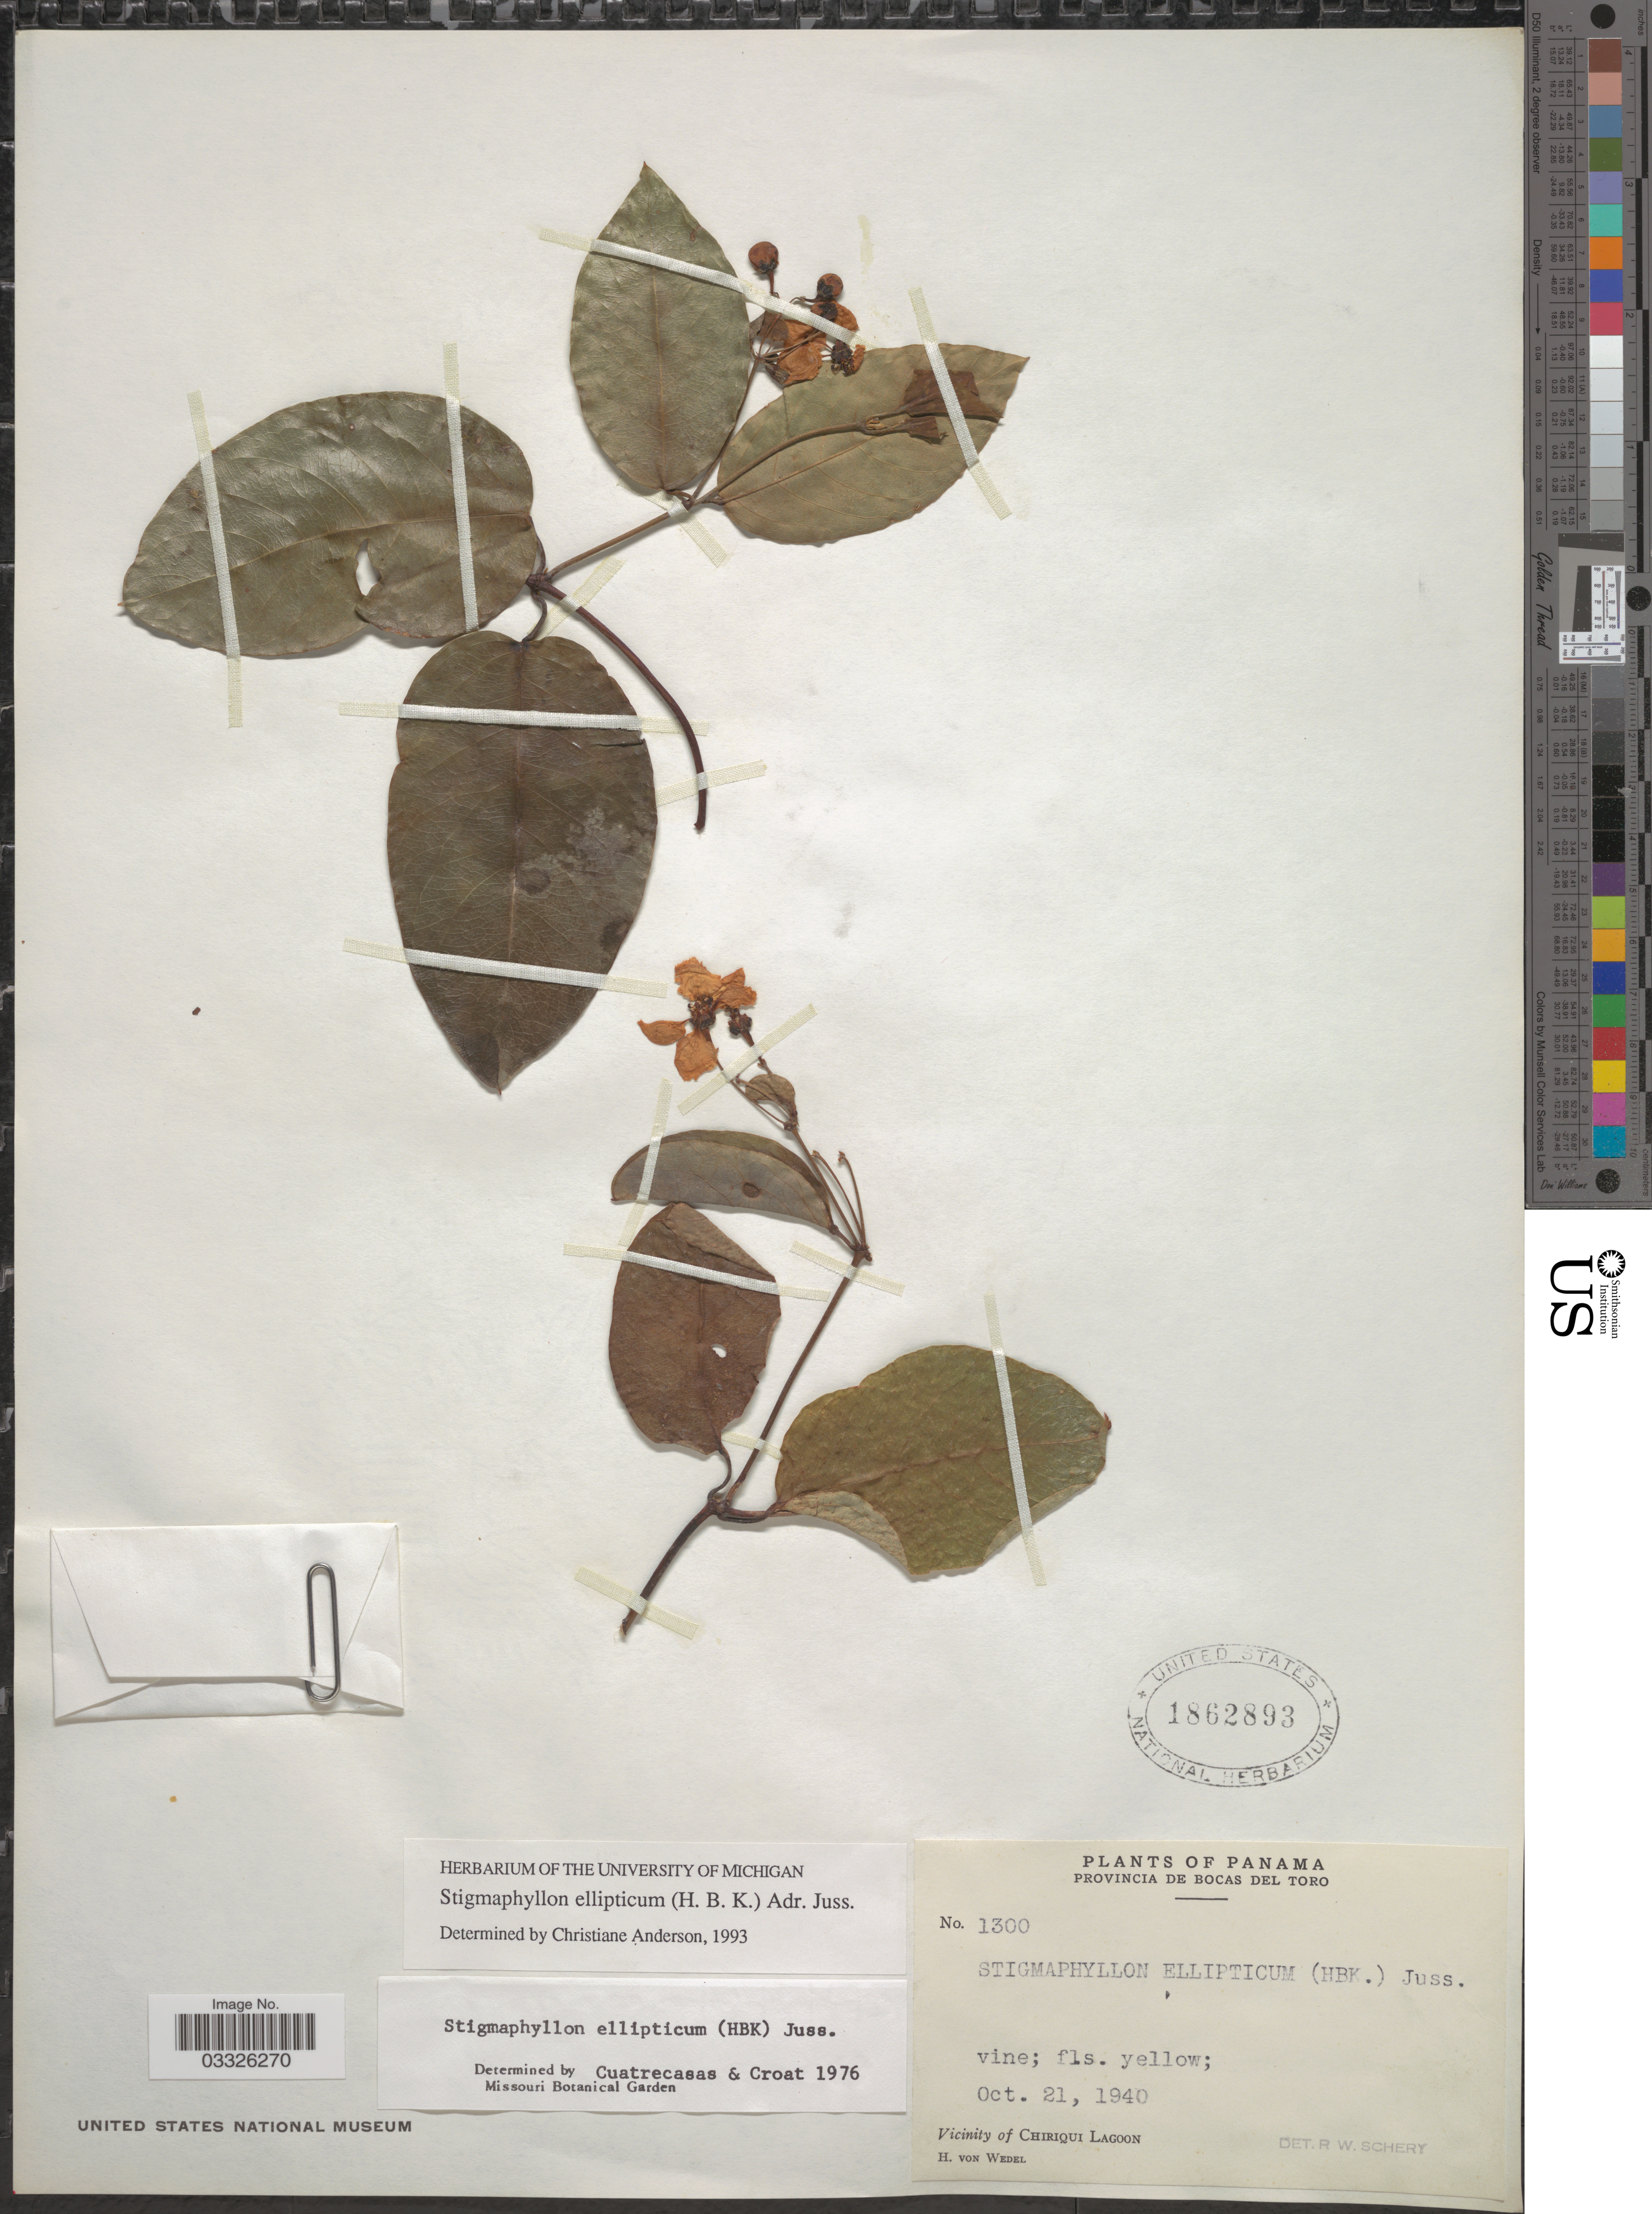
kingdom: Plantae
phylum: Tracheophyta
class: Magnoliopsida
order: Malpighiales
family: Malpighiaceae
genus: Stigmaphyllon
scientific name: Stigmaphyllon ellipticum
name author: (Kunth) A. Juss.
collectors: H. von Wedel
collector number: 1300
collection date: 1940-10-21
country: Panama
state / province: Bocas del Toro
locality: Vicinity of Chiriqui Lagoon.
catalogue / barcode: US 1862893